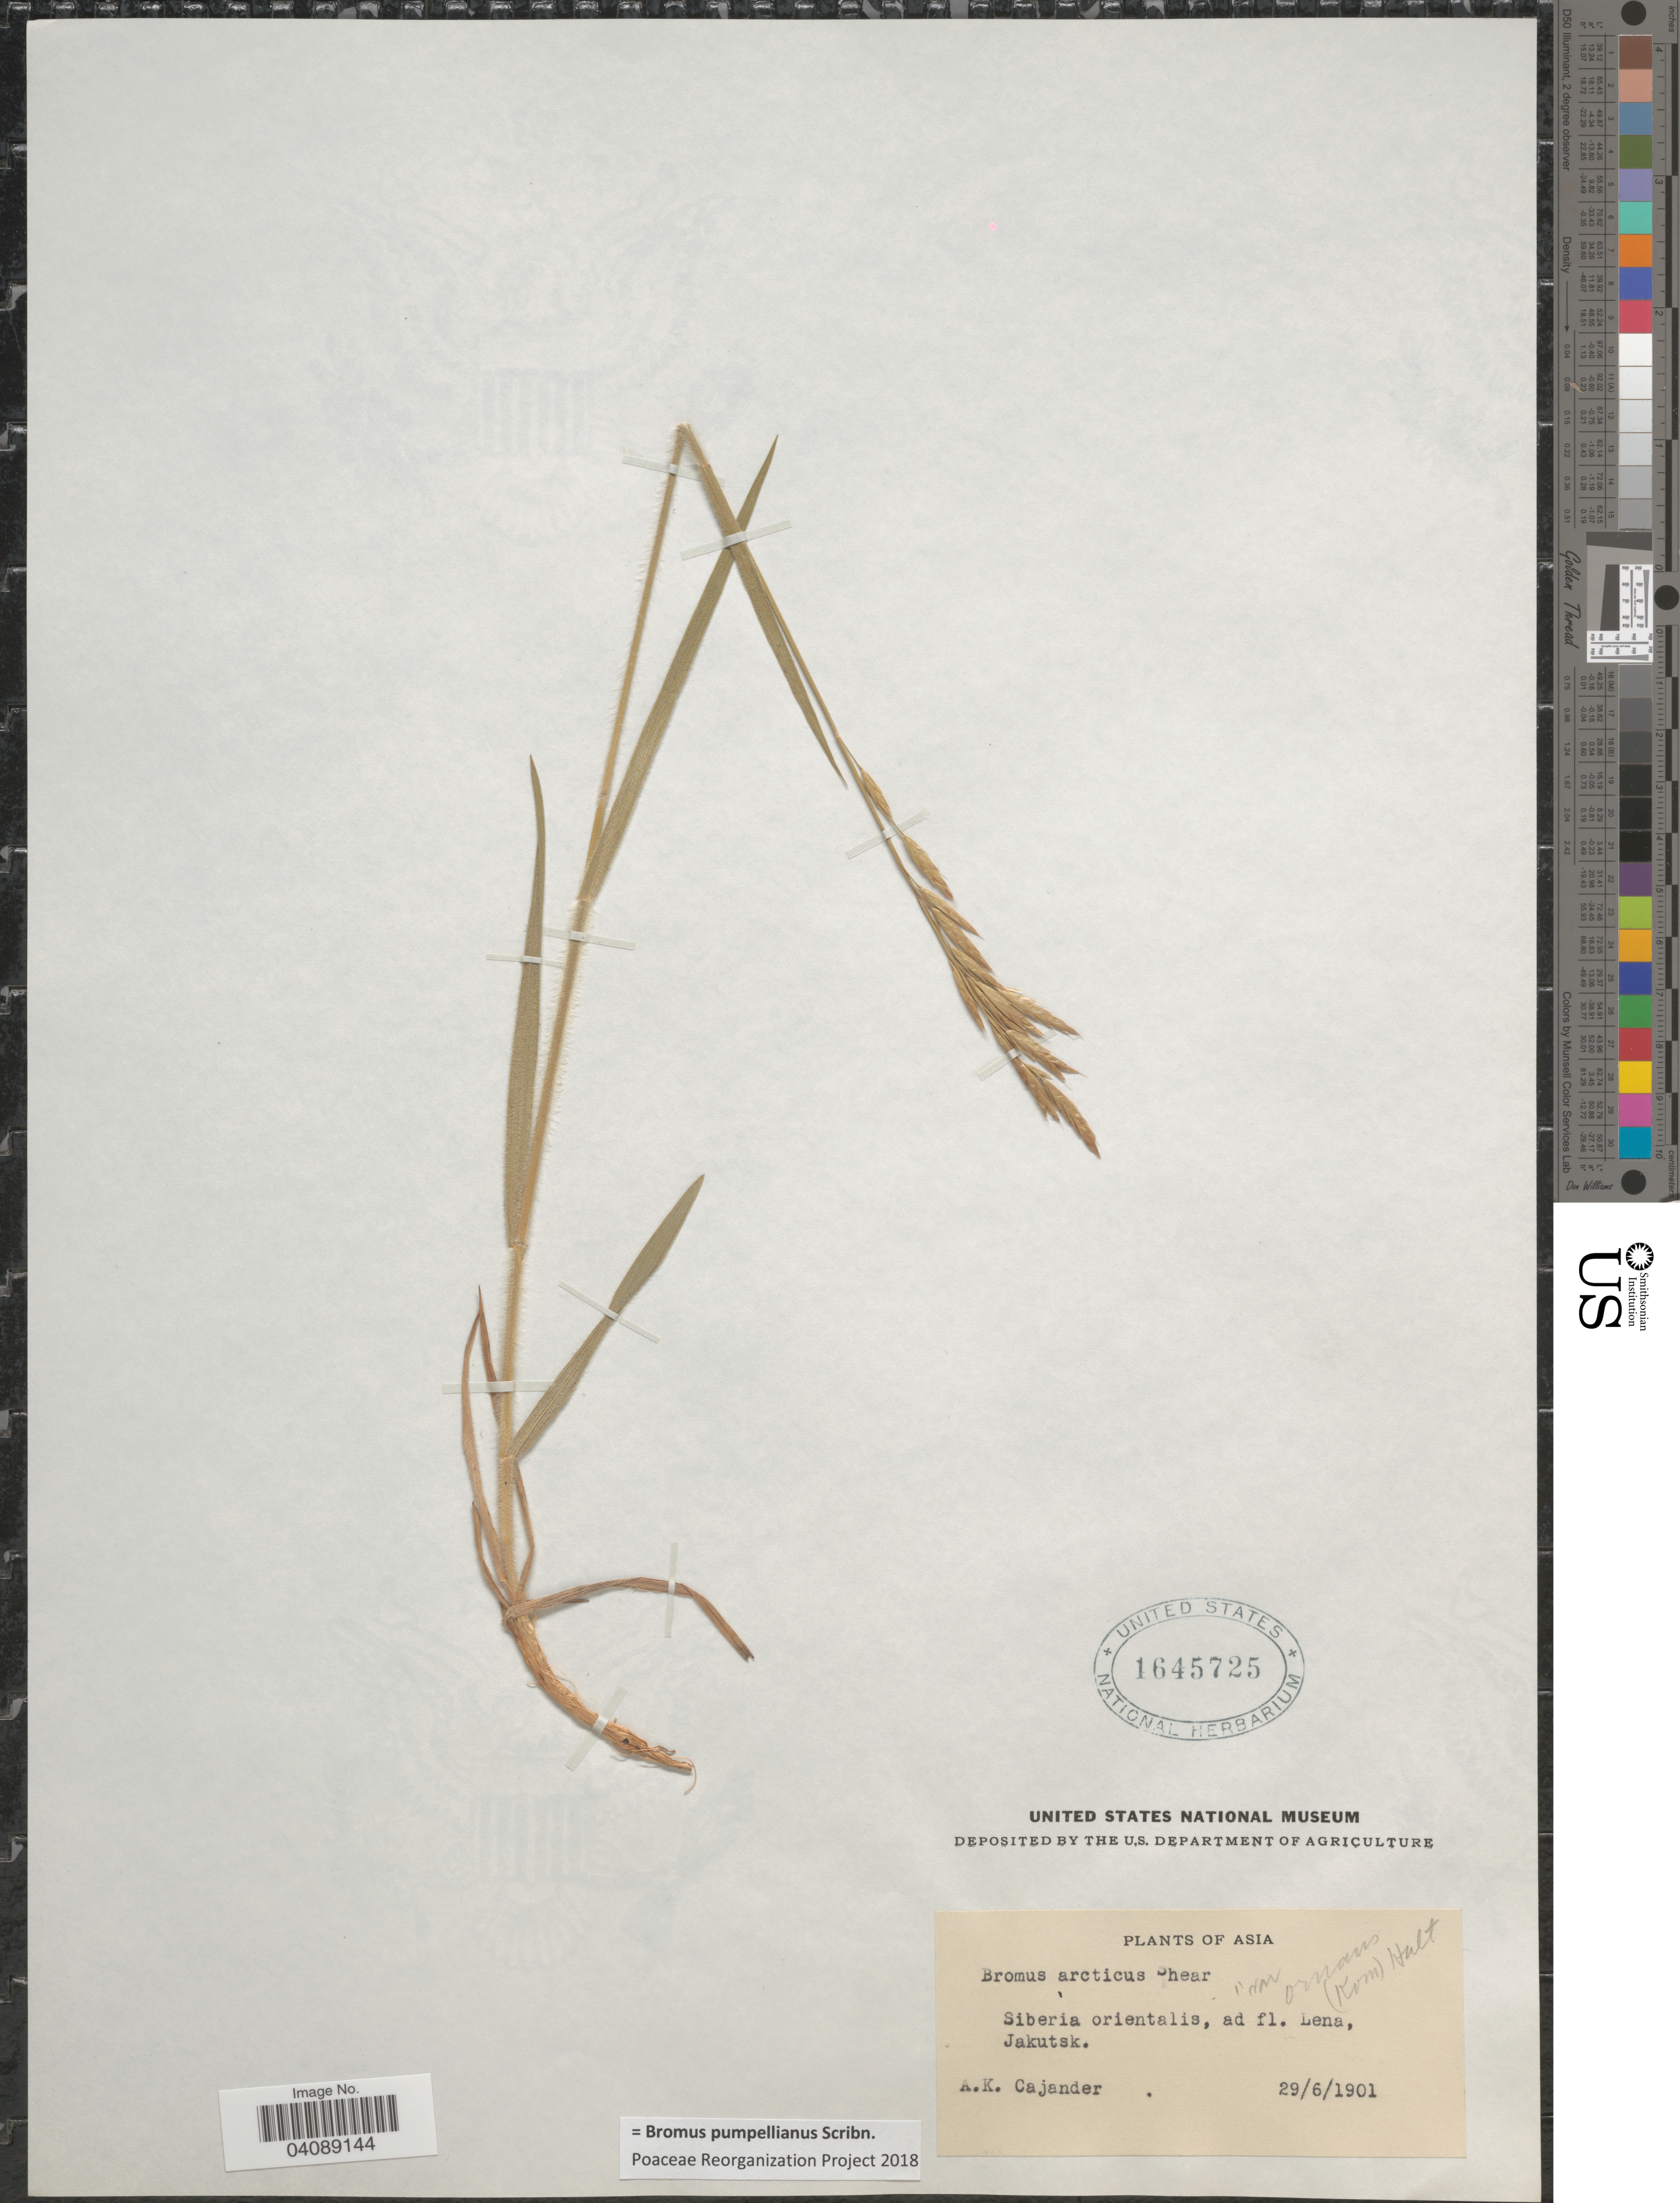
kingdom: Plantae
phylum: Tracheophyta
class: Liliopsida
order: Poales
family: Poaceae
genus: Bromus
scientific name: Bromus pumpellianus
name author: Scribn.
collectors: Cajander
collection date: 1901-06-29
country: Russian Federation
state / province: Sakha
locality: Asia. Siberia orientalis, ad fl. Lena, Jakutsk.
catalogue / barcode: US 1645725